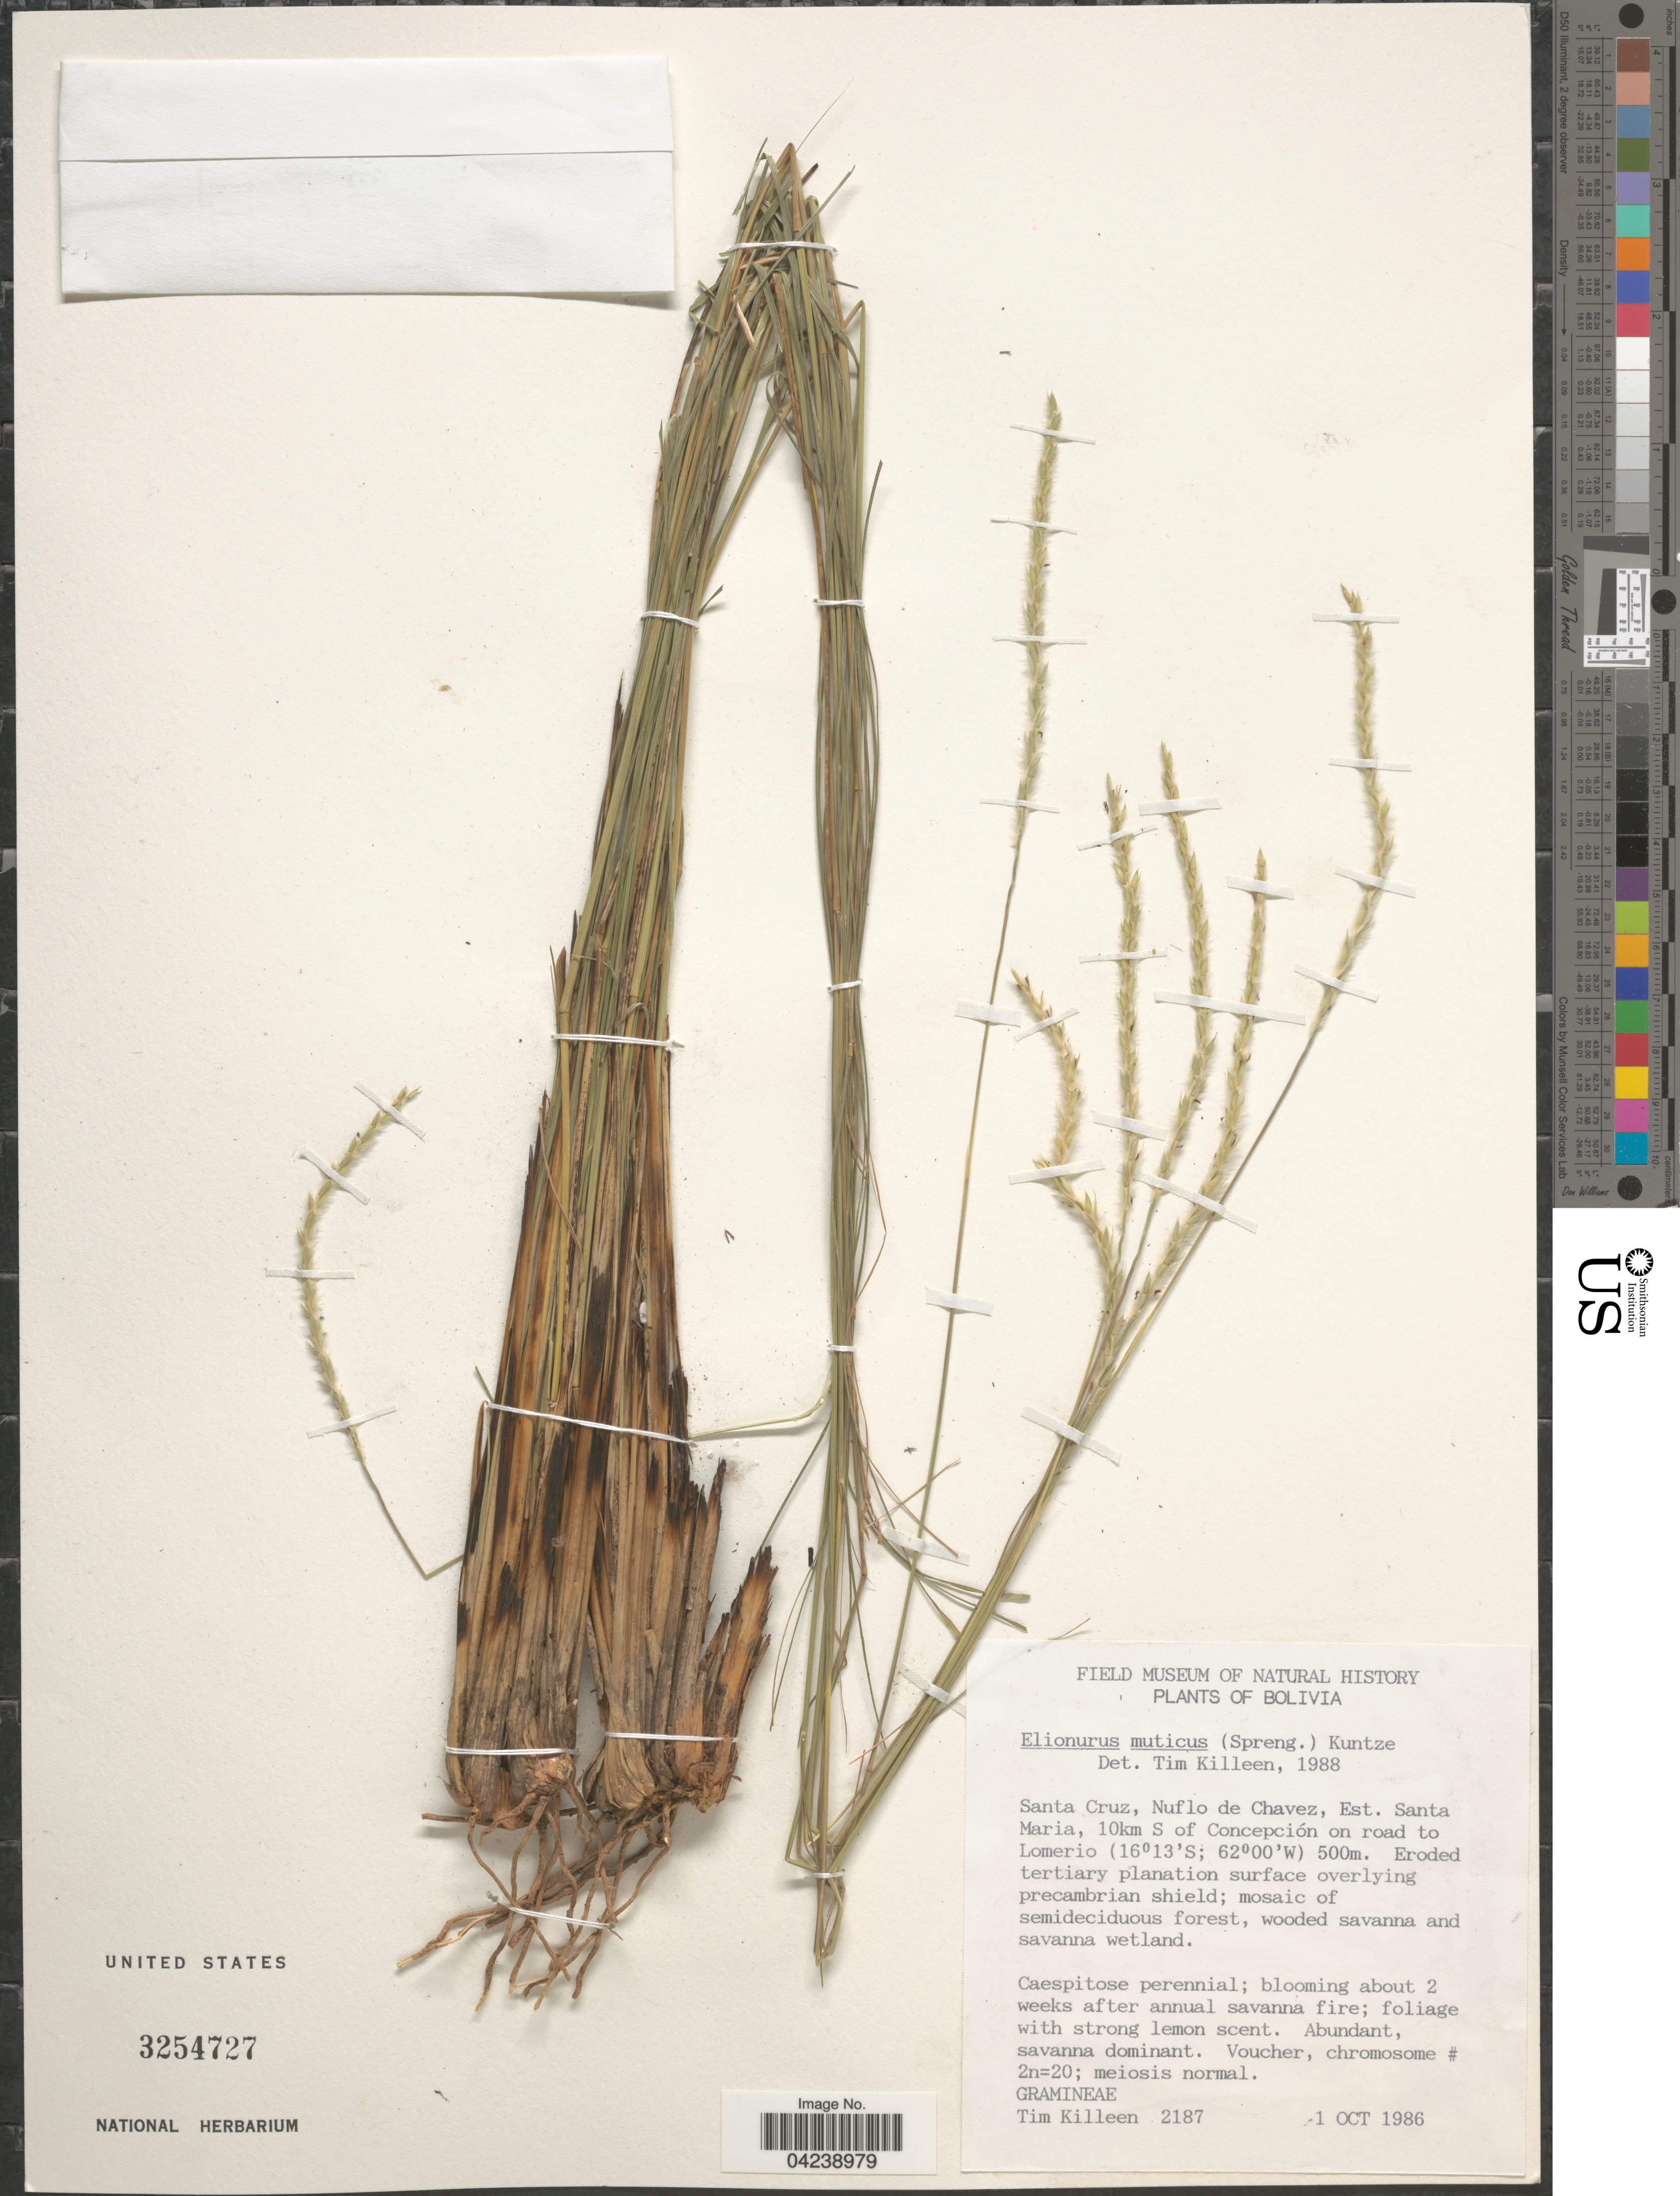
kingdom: Plantae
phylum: Tracheophyta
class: Liliopsida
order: Poales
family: Poaceae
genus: Elionurus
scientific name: Elionurus muticus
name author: (Spreng.) Kuntze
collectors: T. J. Killeen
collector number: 2187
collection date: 1986-10-01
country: Bolivia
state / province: Santa Cruz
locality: Nuflo de Chavez, Est. Santa Maria, 10km S of Concepción on road to Lomerio.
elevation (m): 500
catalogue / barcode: US 3254727